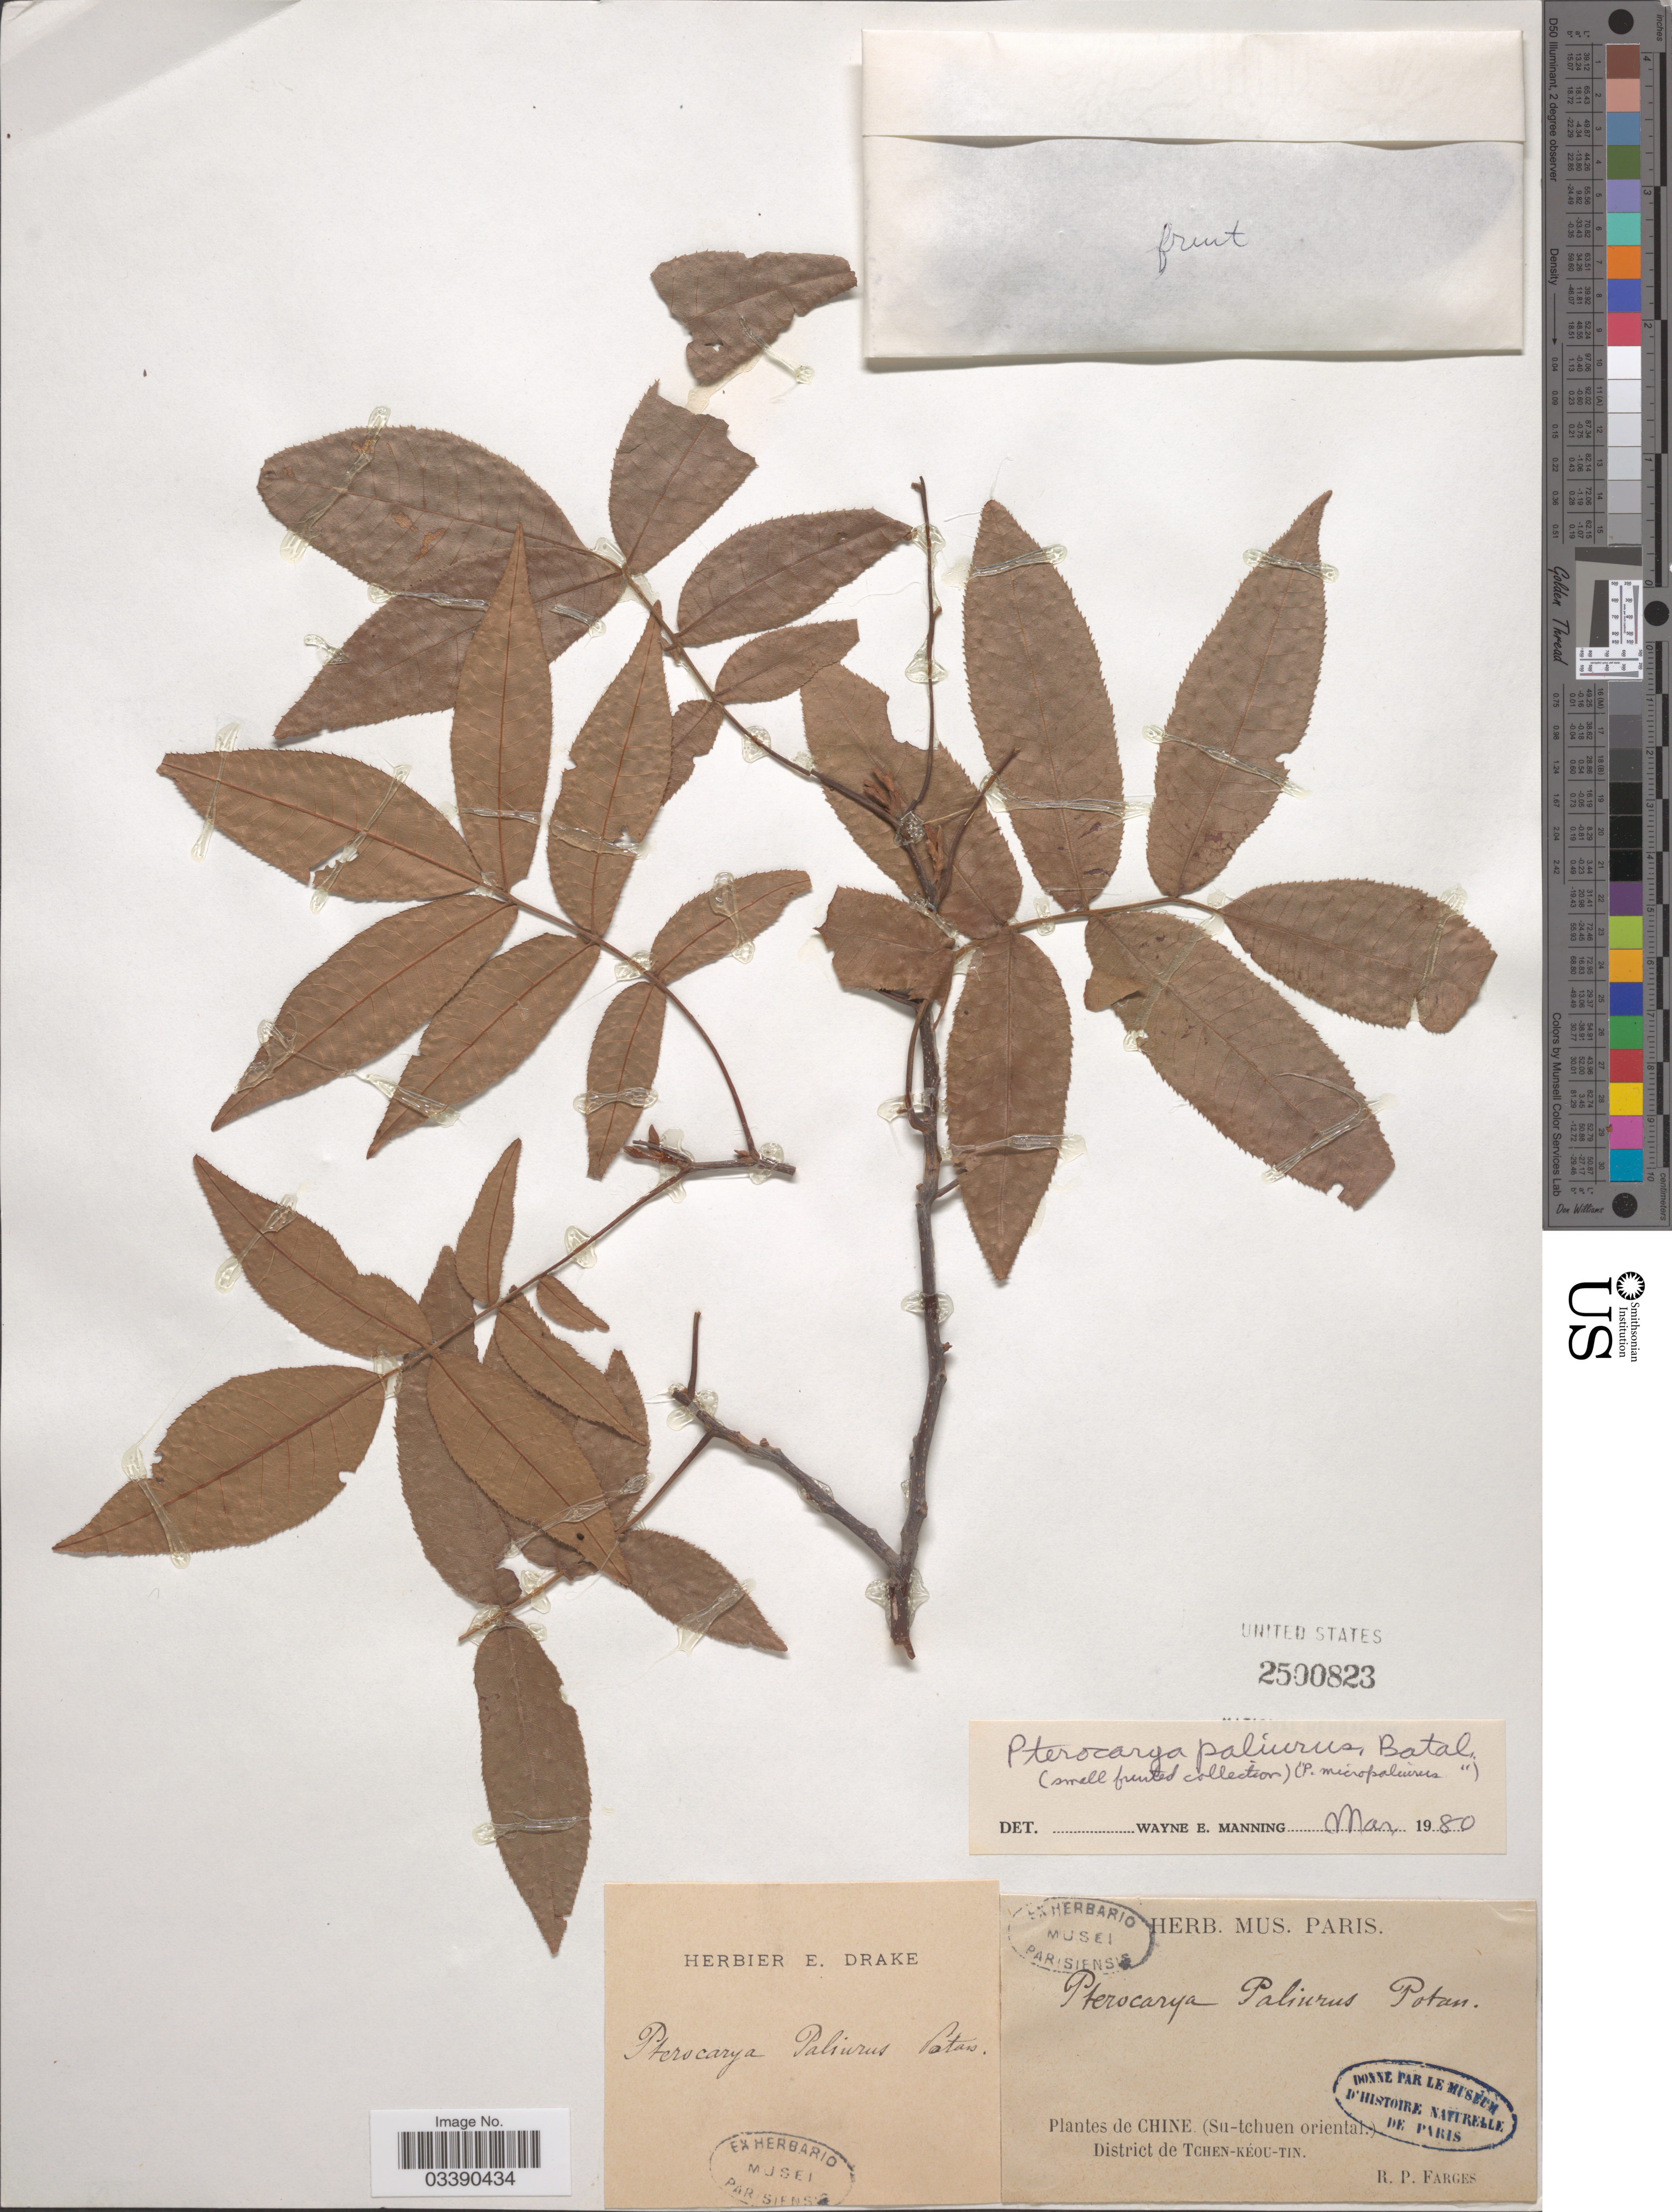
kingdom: Plantae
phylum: Tracheophyta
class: Magnoliopsida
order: Fagales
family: Juglandaceae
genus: Cyclocarya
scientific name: Cyclocarya paliurus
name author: (Batalin) Iljinsk.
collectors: R. Farges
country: China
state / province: Sichuan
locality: Chine ( Su-tchuen oriental.). District de Tchen-Kéou-Tin.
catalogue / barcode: US 2500823